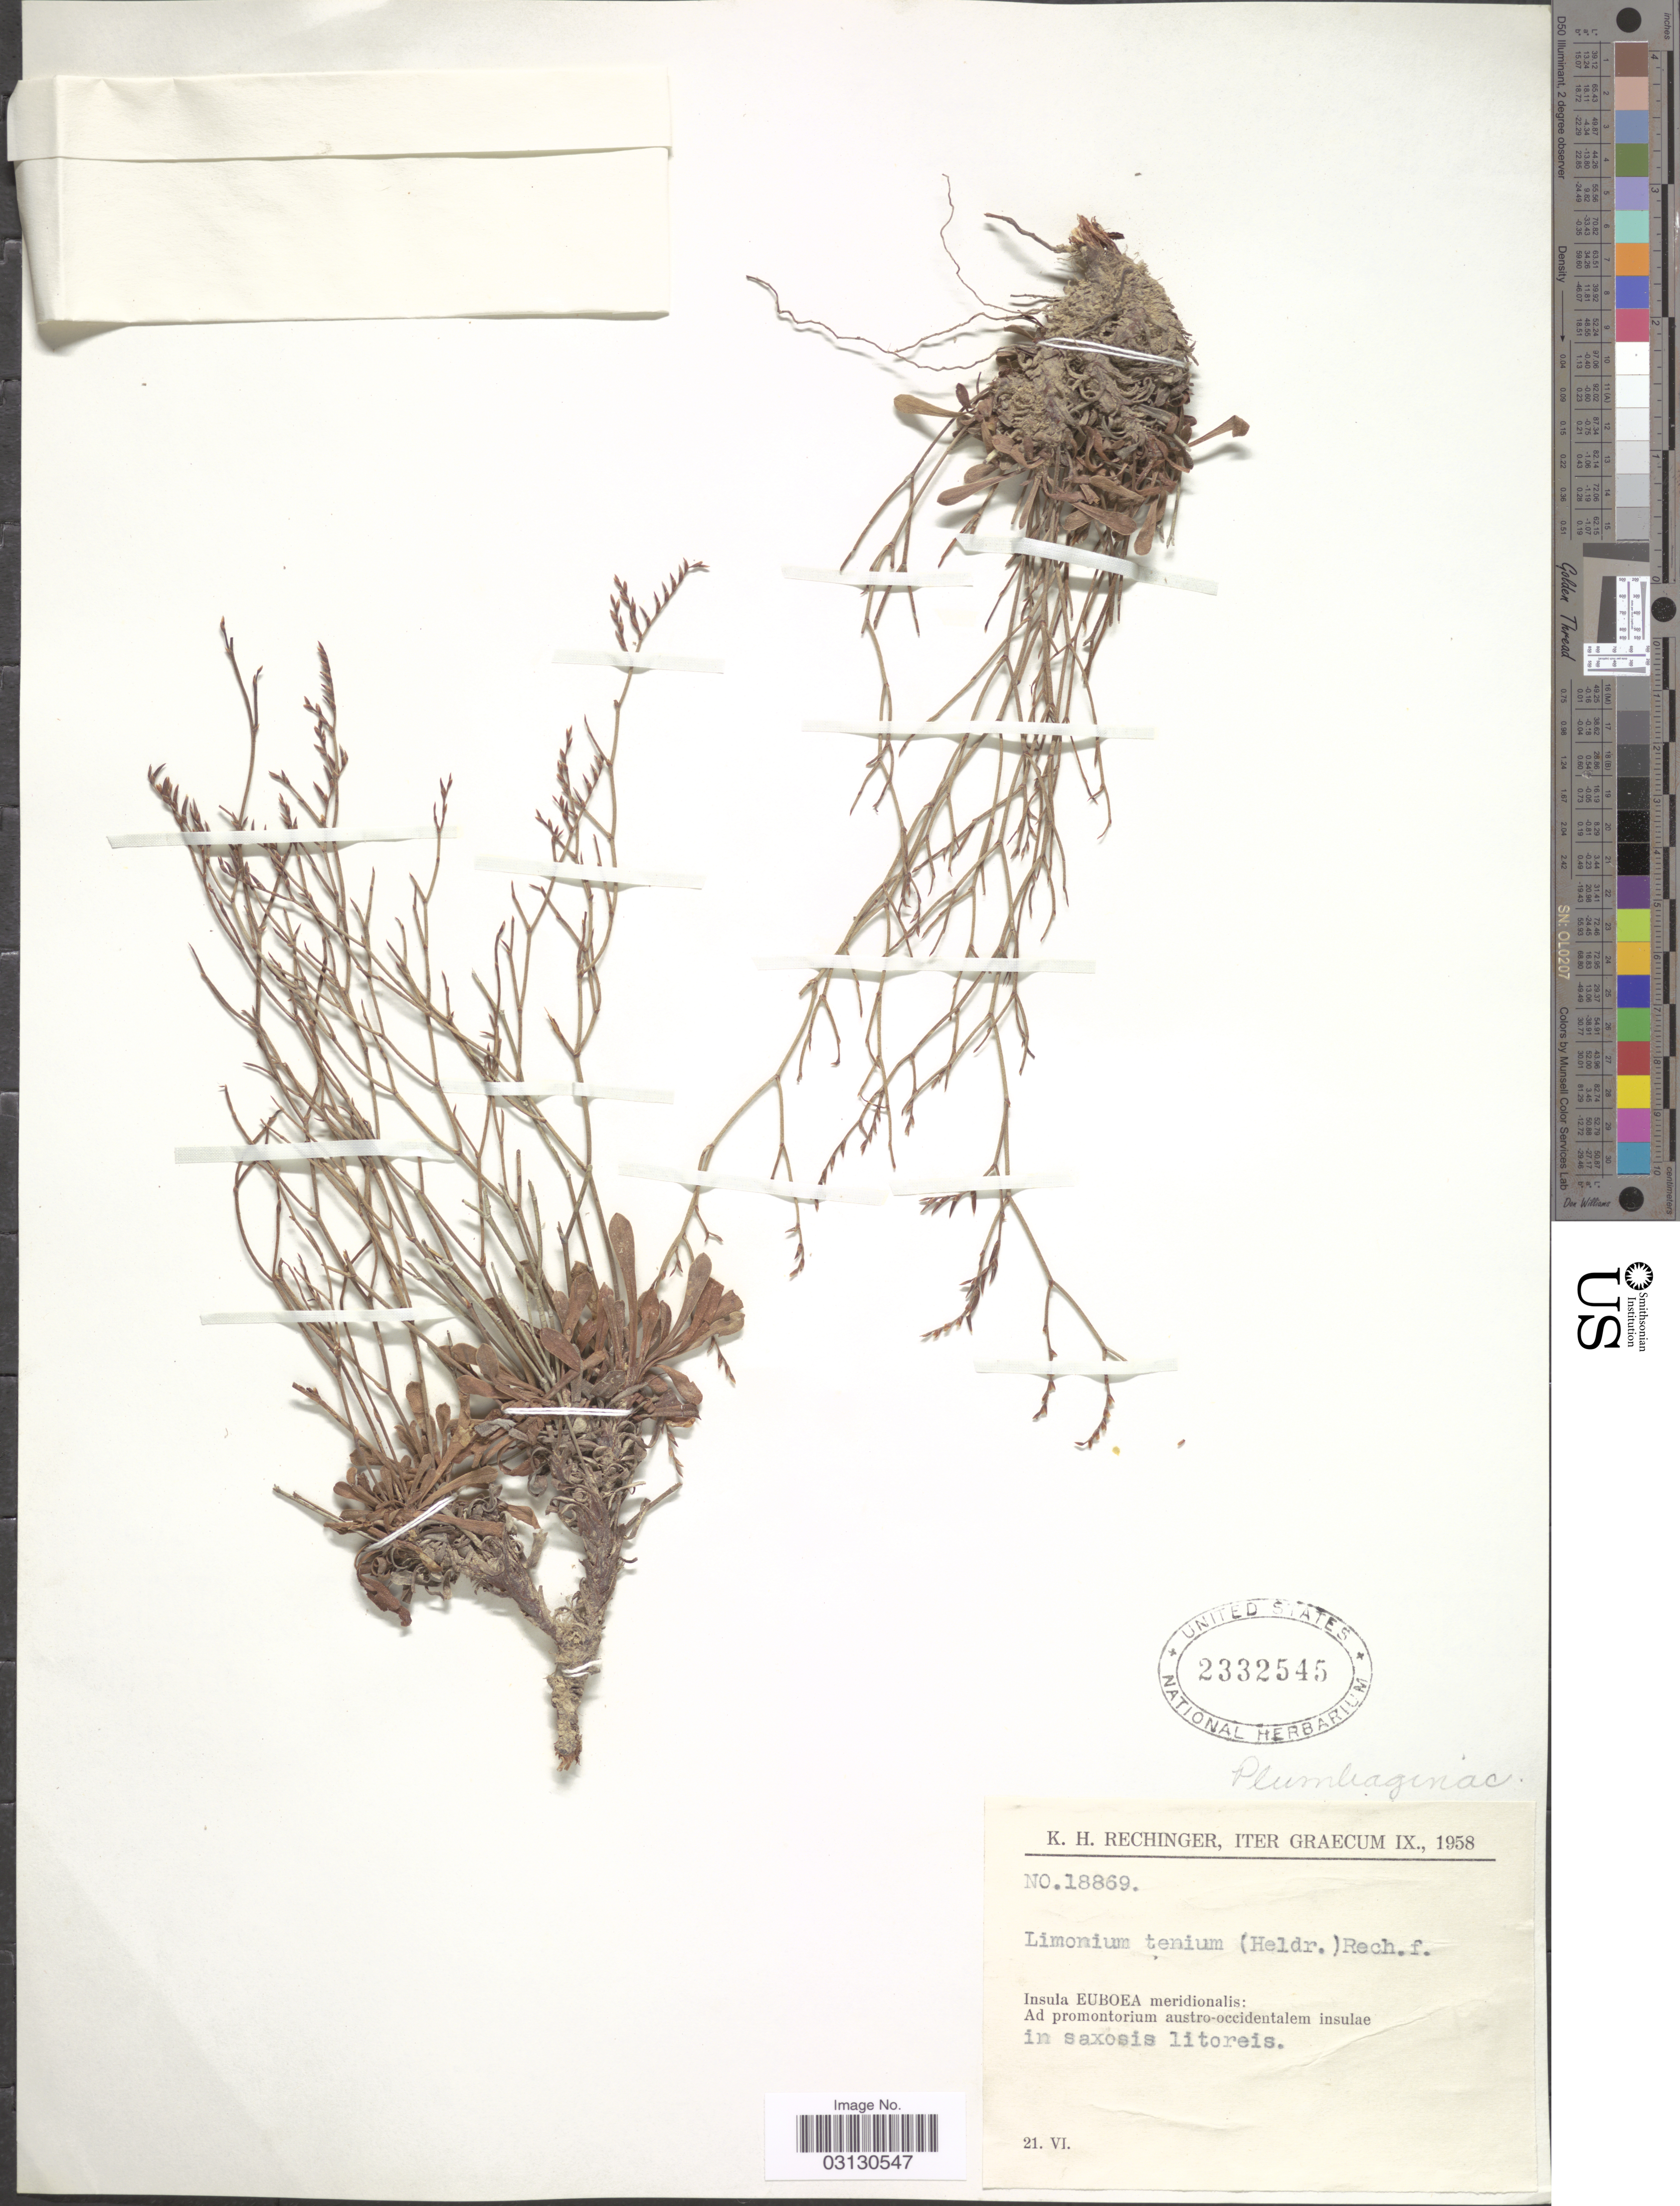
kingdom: Plantae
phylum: Tracheophyta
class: Magnoliopsida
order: Caryophyllales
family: Plumbaginaceae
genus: Limonium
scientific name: Limonium tenium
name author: (Heldr.) Rech. f.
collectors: K. H. Rechinger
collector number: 18869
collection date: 1958-06-21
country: Greece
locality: Insula EUBOEA meridionalis: Ad promontorium austro-occidentalem insulae in saxosis litoreis.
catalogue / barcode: US 2332545